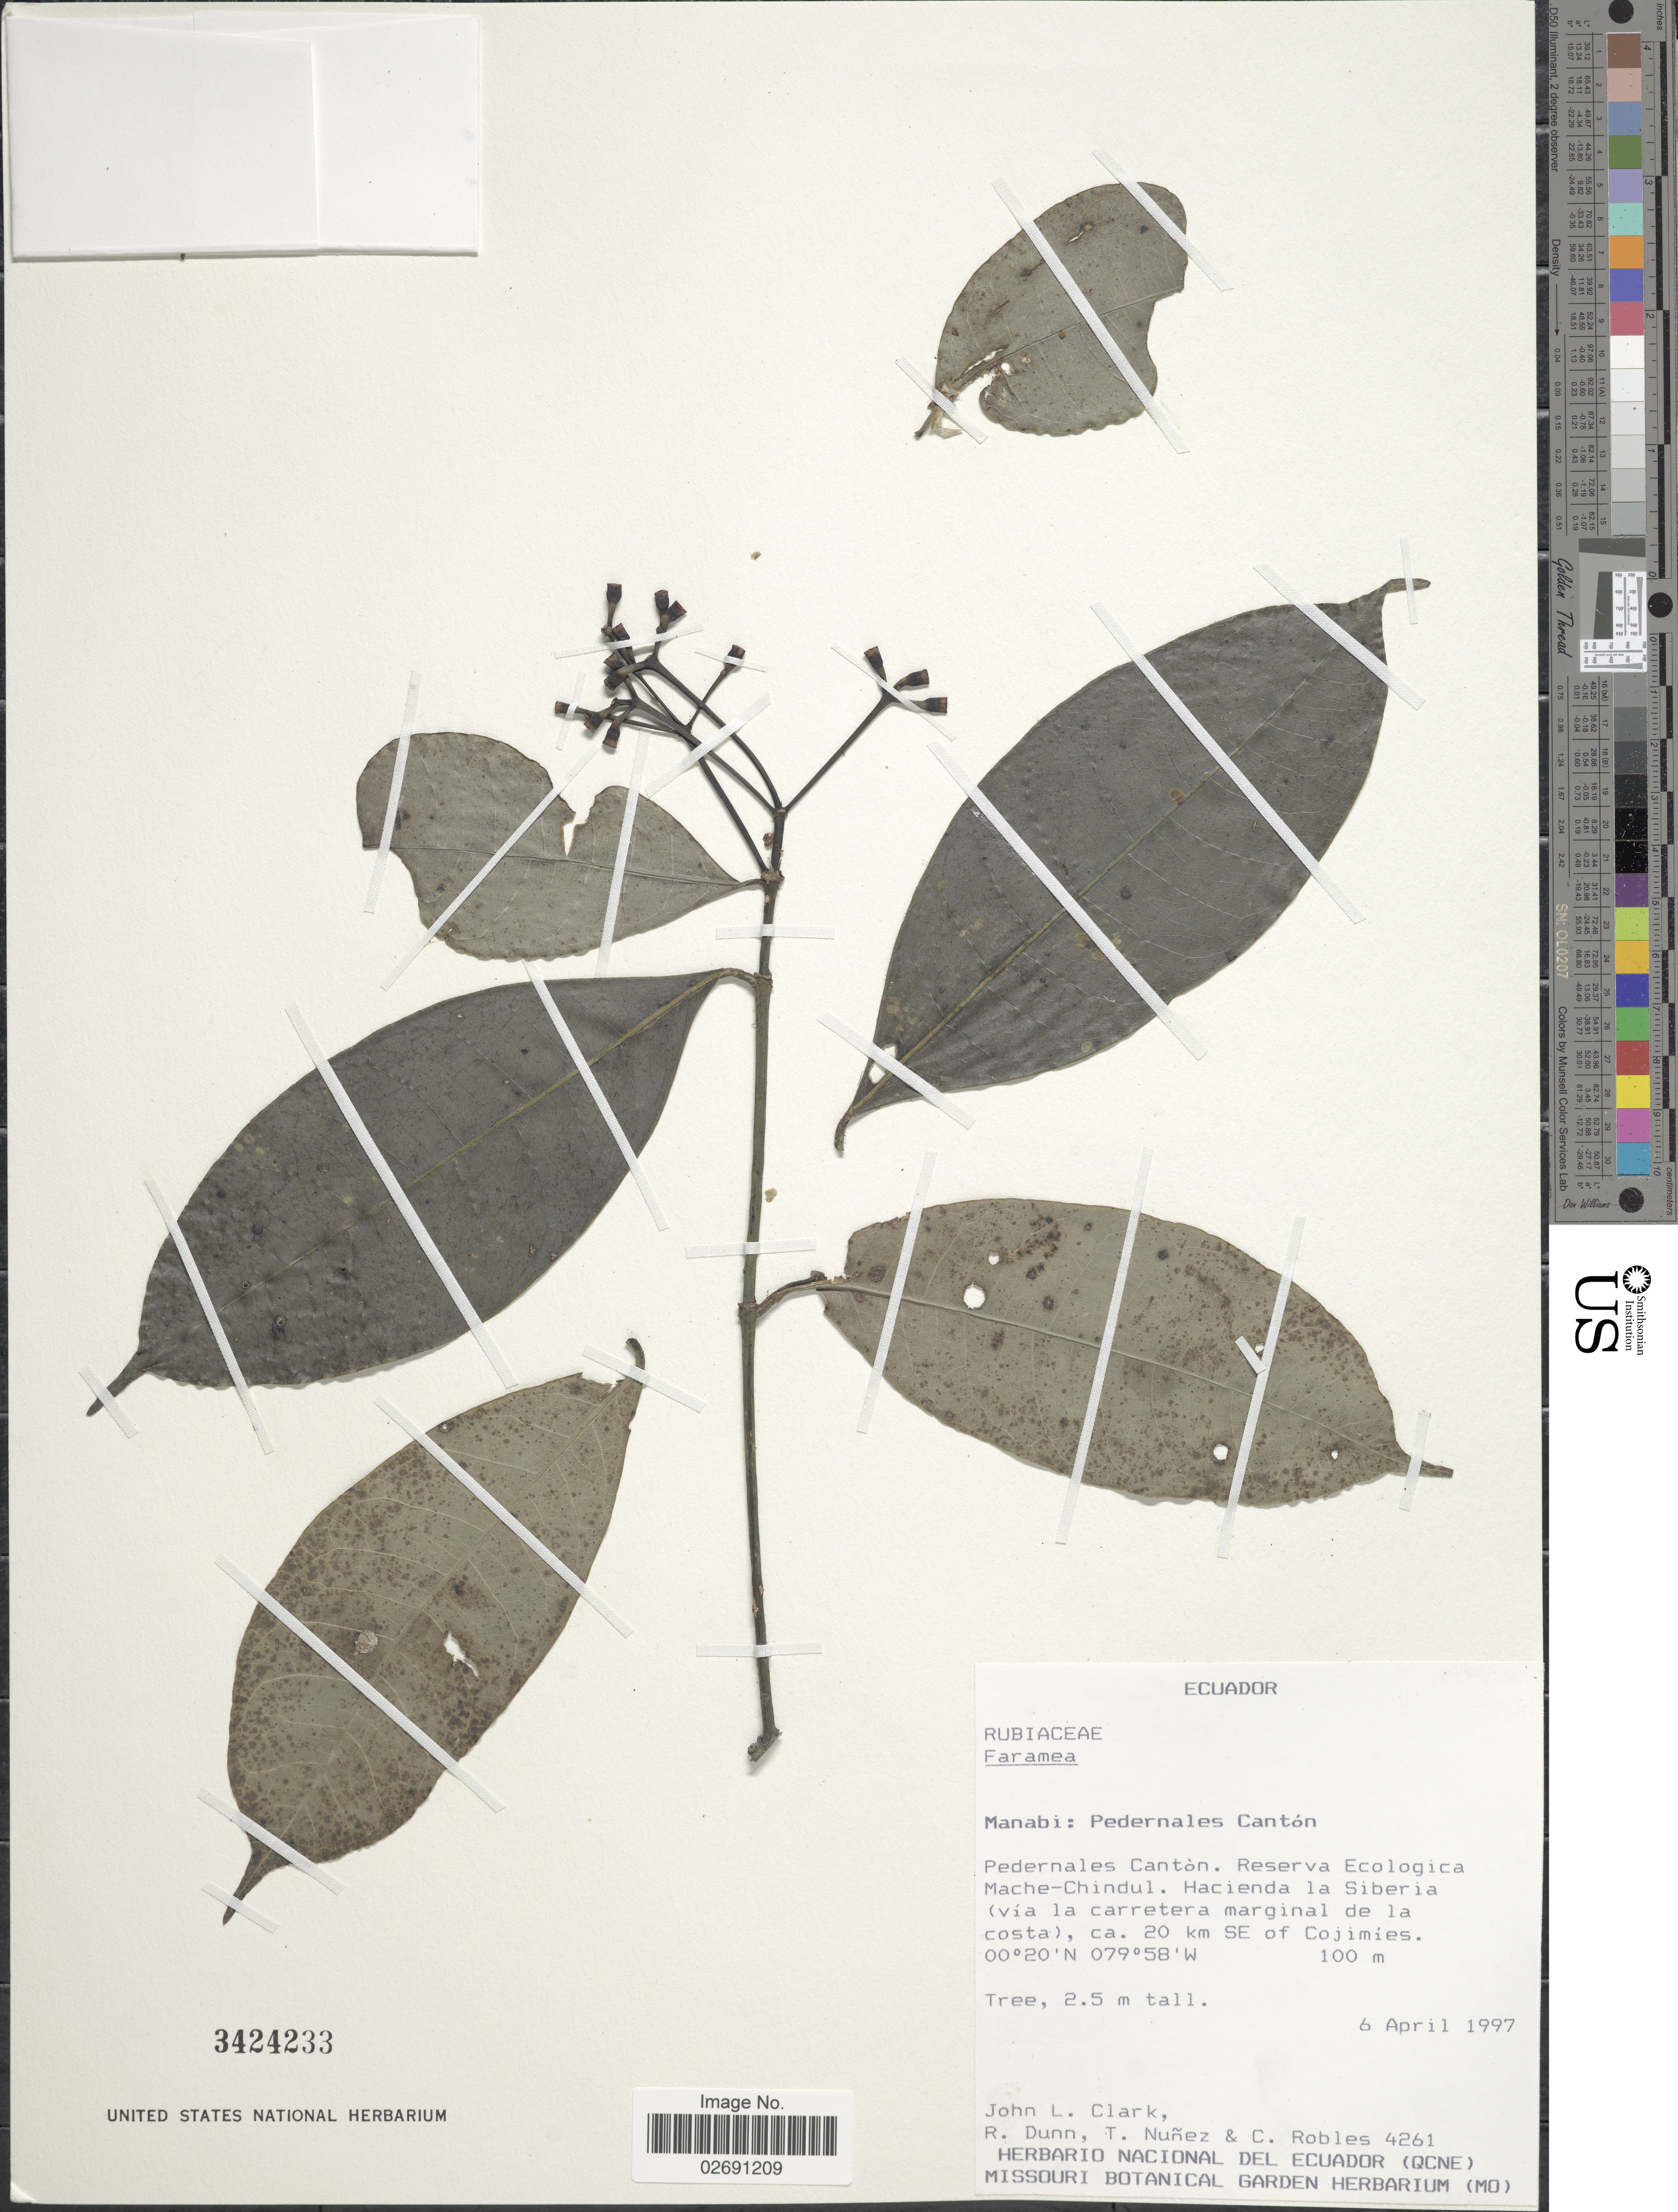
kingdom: Plantae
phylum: Tracheophyta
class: Magnoliopsida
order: Gentianales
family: Rubiaceae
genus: Faramea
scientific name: Faramea sp.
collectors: J. L. Clark, R. Dunn, T. Núñez & C. Robles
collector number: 4261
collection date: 1997-04-06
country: Ecuador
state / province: Manabí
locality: Pedernales Canton, Pedernales Canton, Reserva Ecologica Mache-Chindul, Hacienda la Siberia (via) la carretera marginal de la costa), ca. 20 km SE of Cojimies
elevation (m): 100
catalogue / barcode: US 3424233